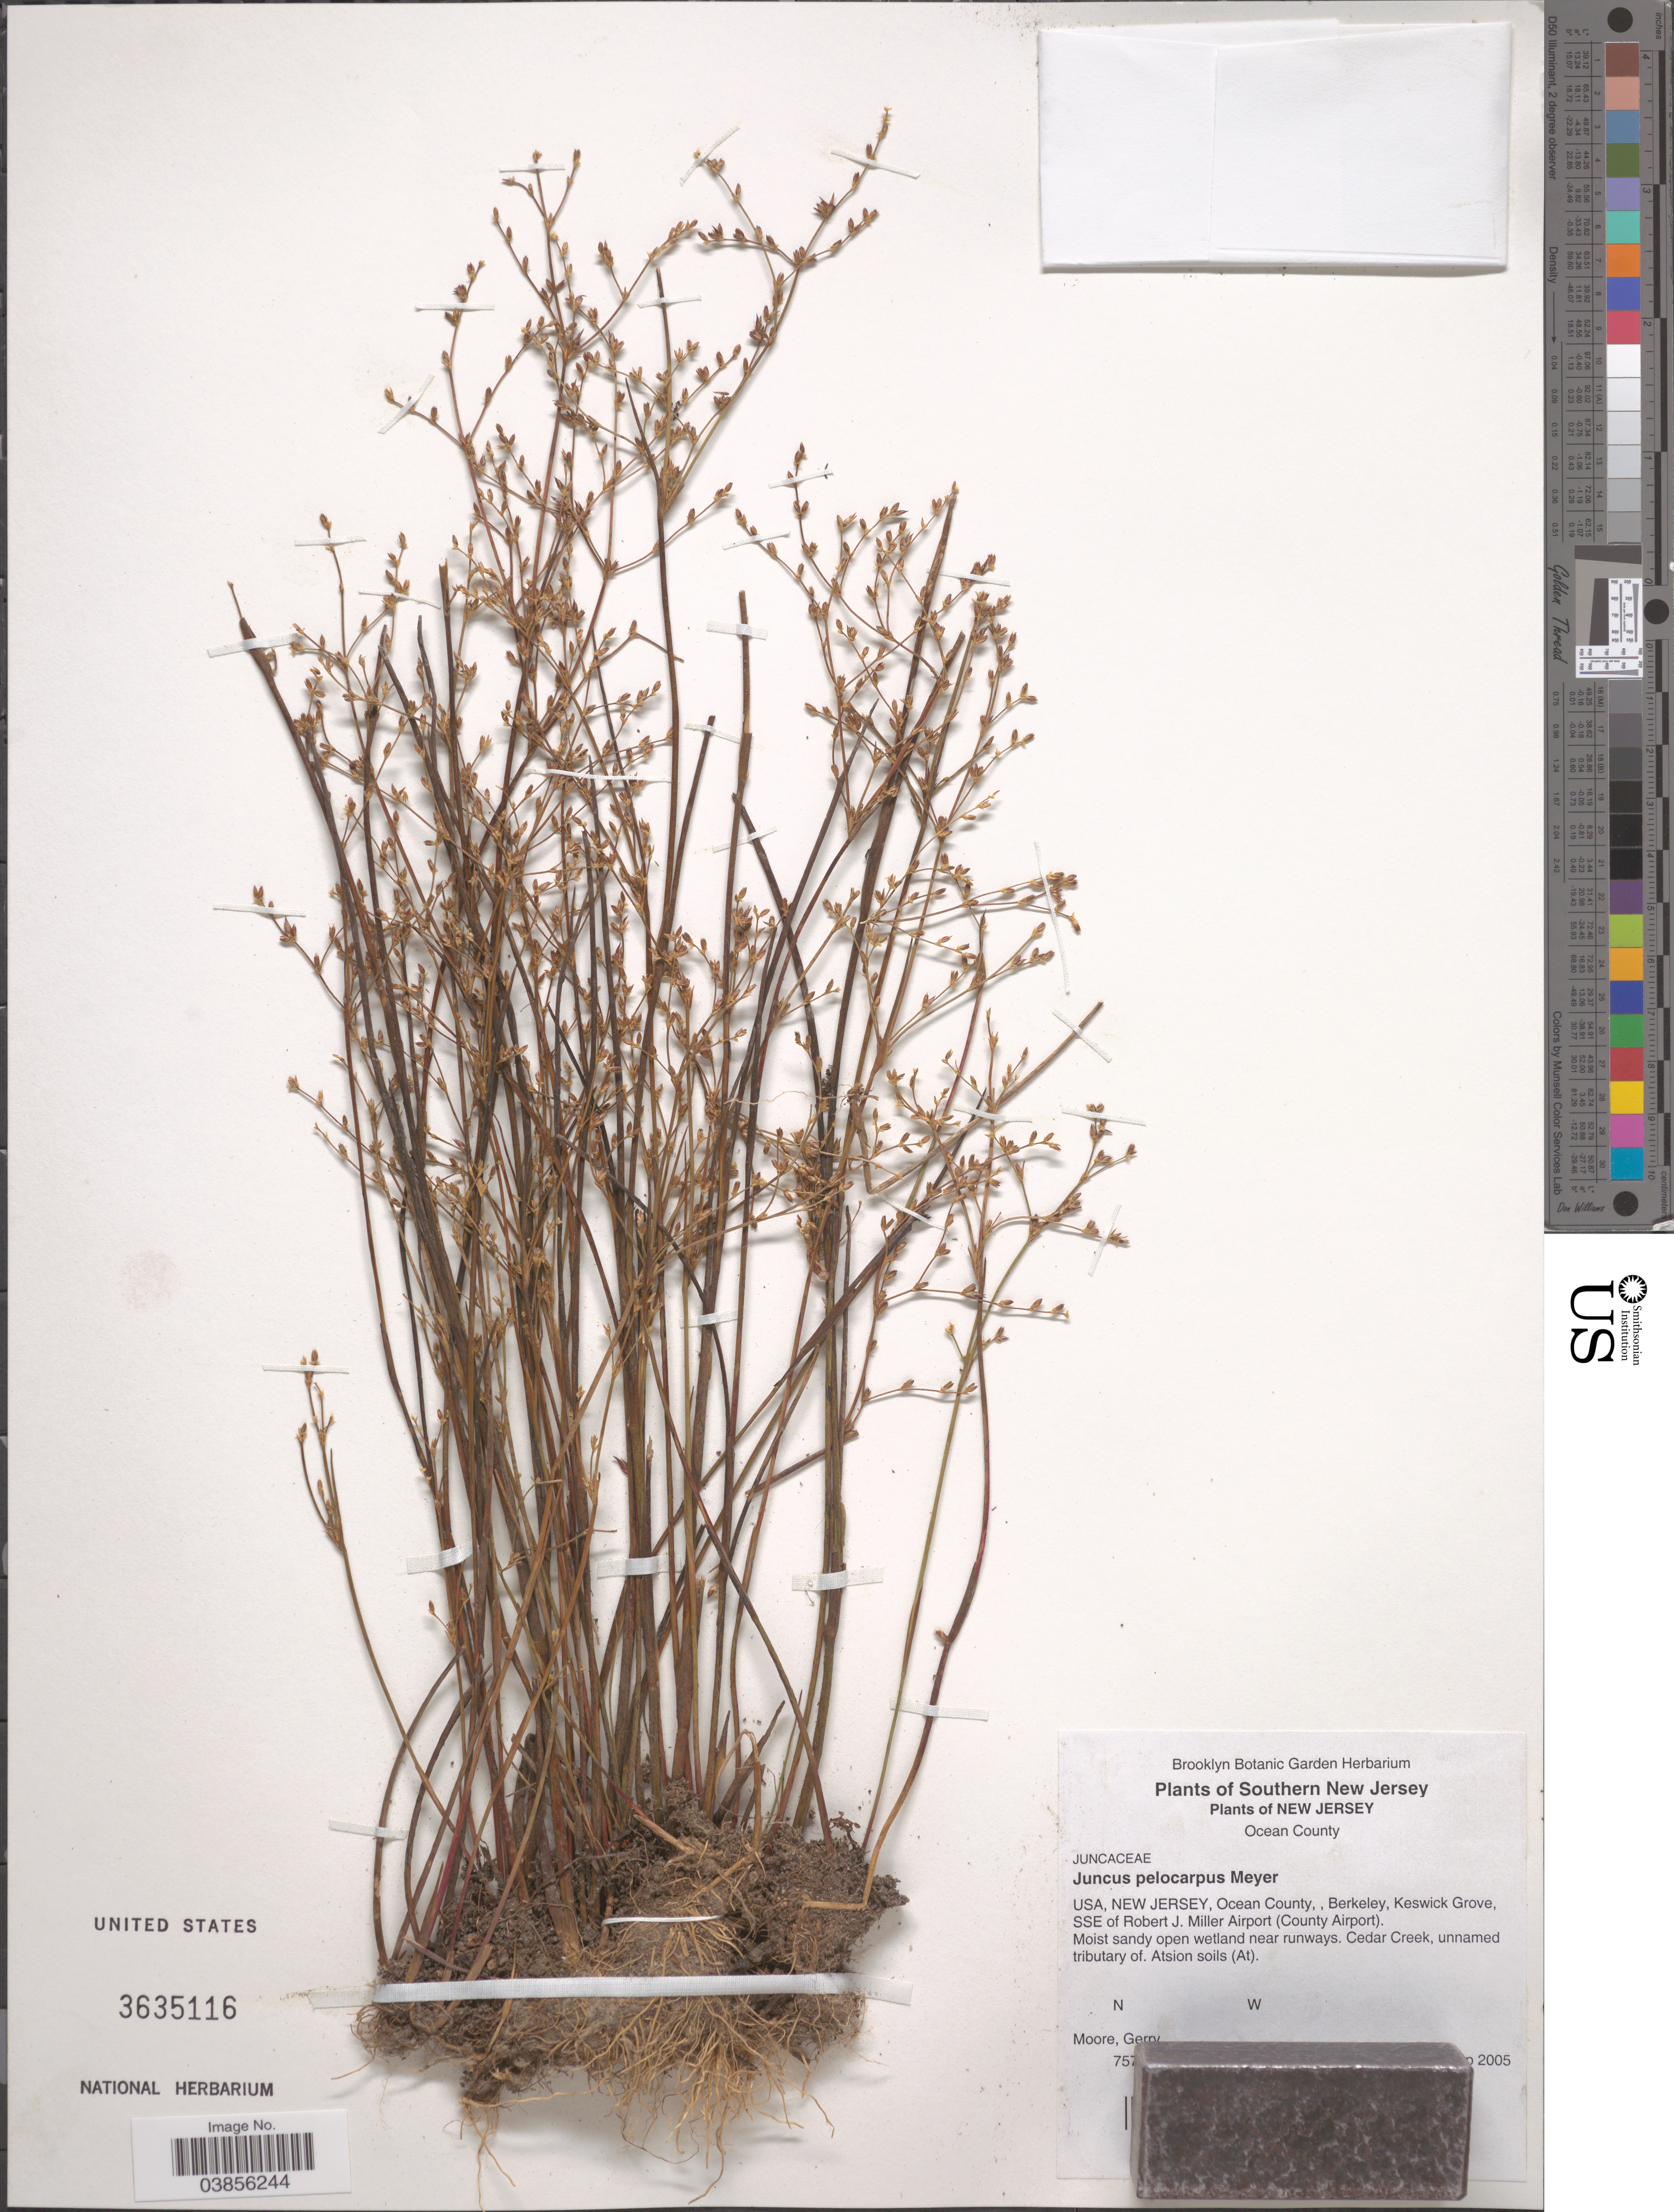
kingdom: Plantae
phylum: Tracheophyta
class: Liliopsida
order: Poales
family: Juncaceae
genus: Juncus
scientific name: Juncus pelocarpus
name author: E. Mey.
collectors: G. Moore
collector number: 757*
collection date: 2005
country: United States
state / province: New Jersey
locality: Southern New Jersey. Ocean County. Berkeley, Keswick Grove, SSE of Robert Miller Airport (County Airport). Cedar Creek.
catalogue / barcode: US 3635116